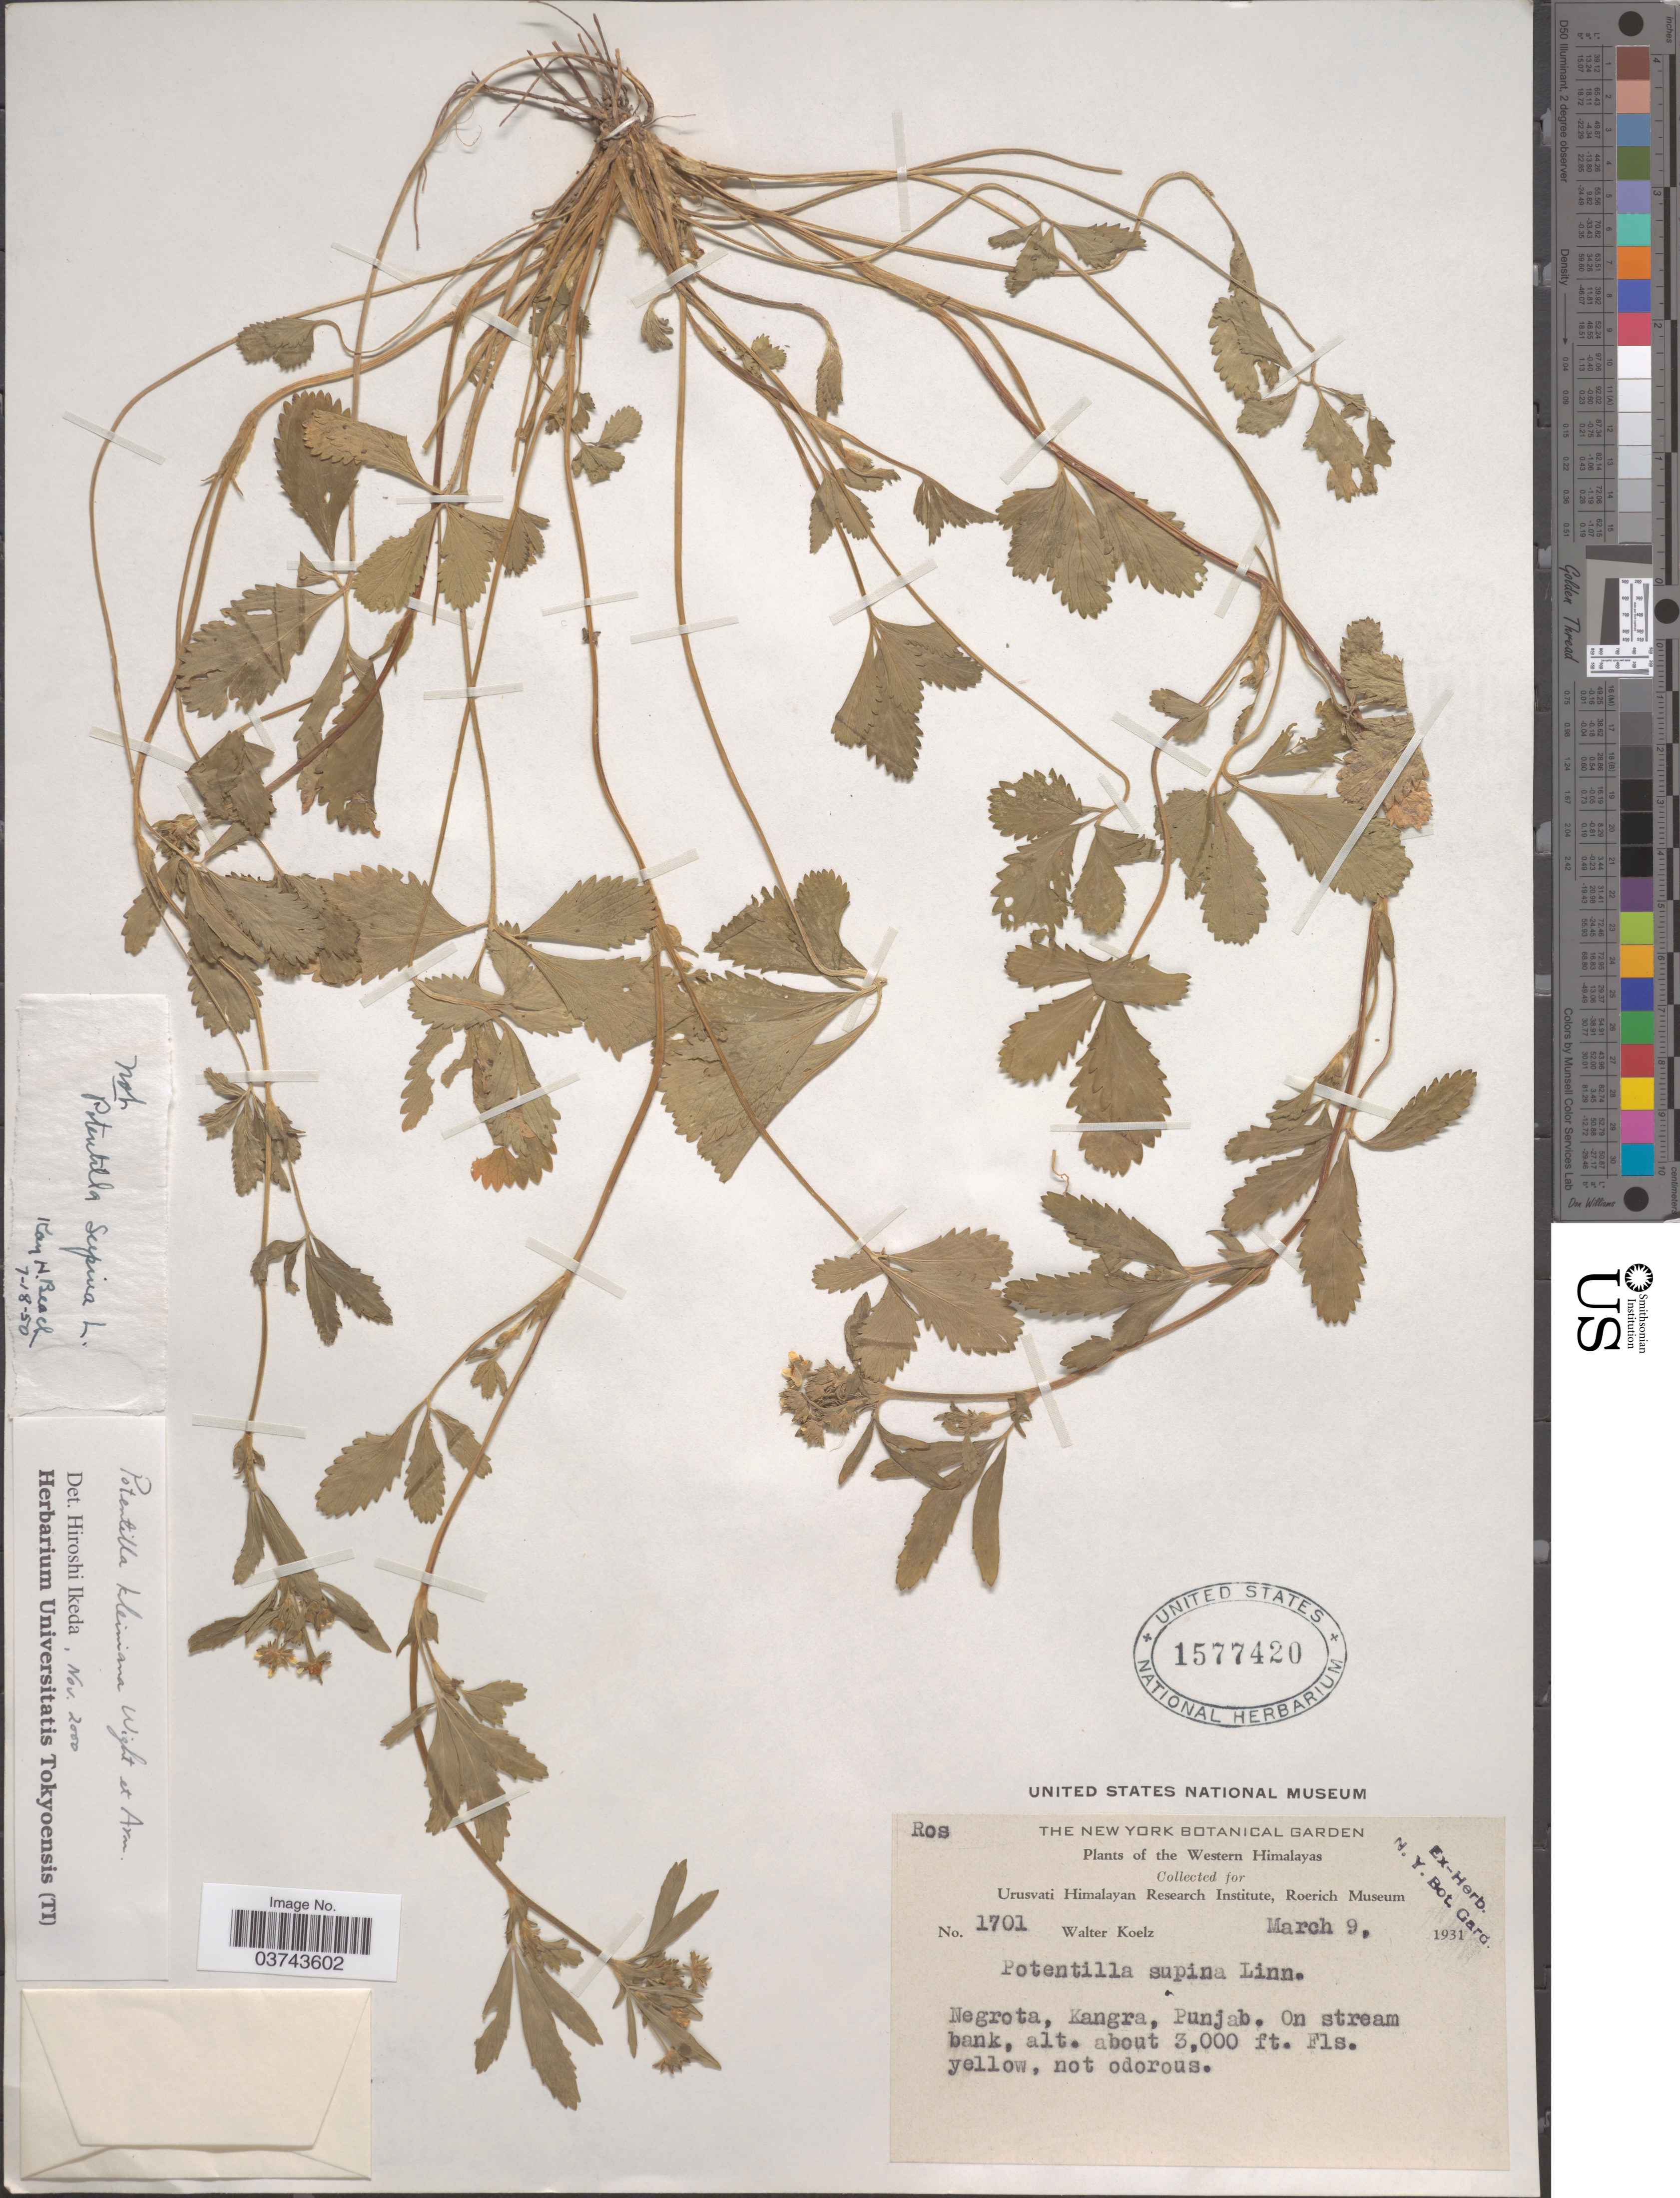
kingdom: Plantae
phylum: Tracheophyta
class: Magnoliopsida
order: Rosales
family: Rosaceae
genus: Potentilla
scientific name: Potentilla kleiniana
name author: Wight & Arn.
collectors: W. N. Koelz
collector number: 1701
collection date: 1931-03-09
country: India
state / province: Punjab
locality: Western Himalayas. Negrota, Kangra.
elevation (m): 914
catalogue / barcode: US 1577420